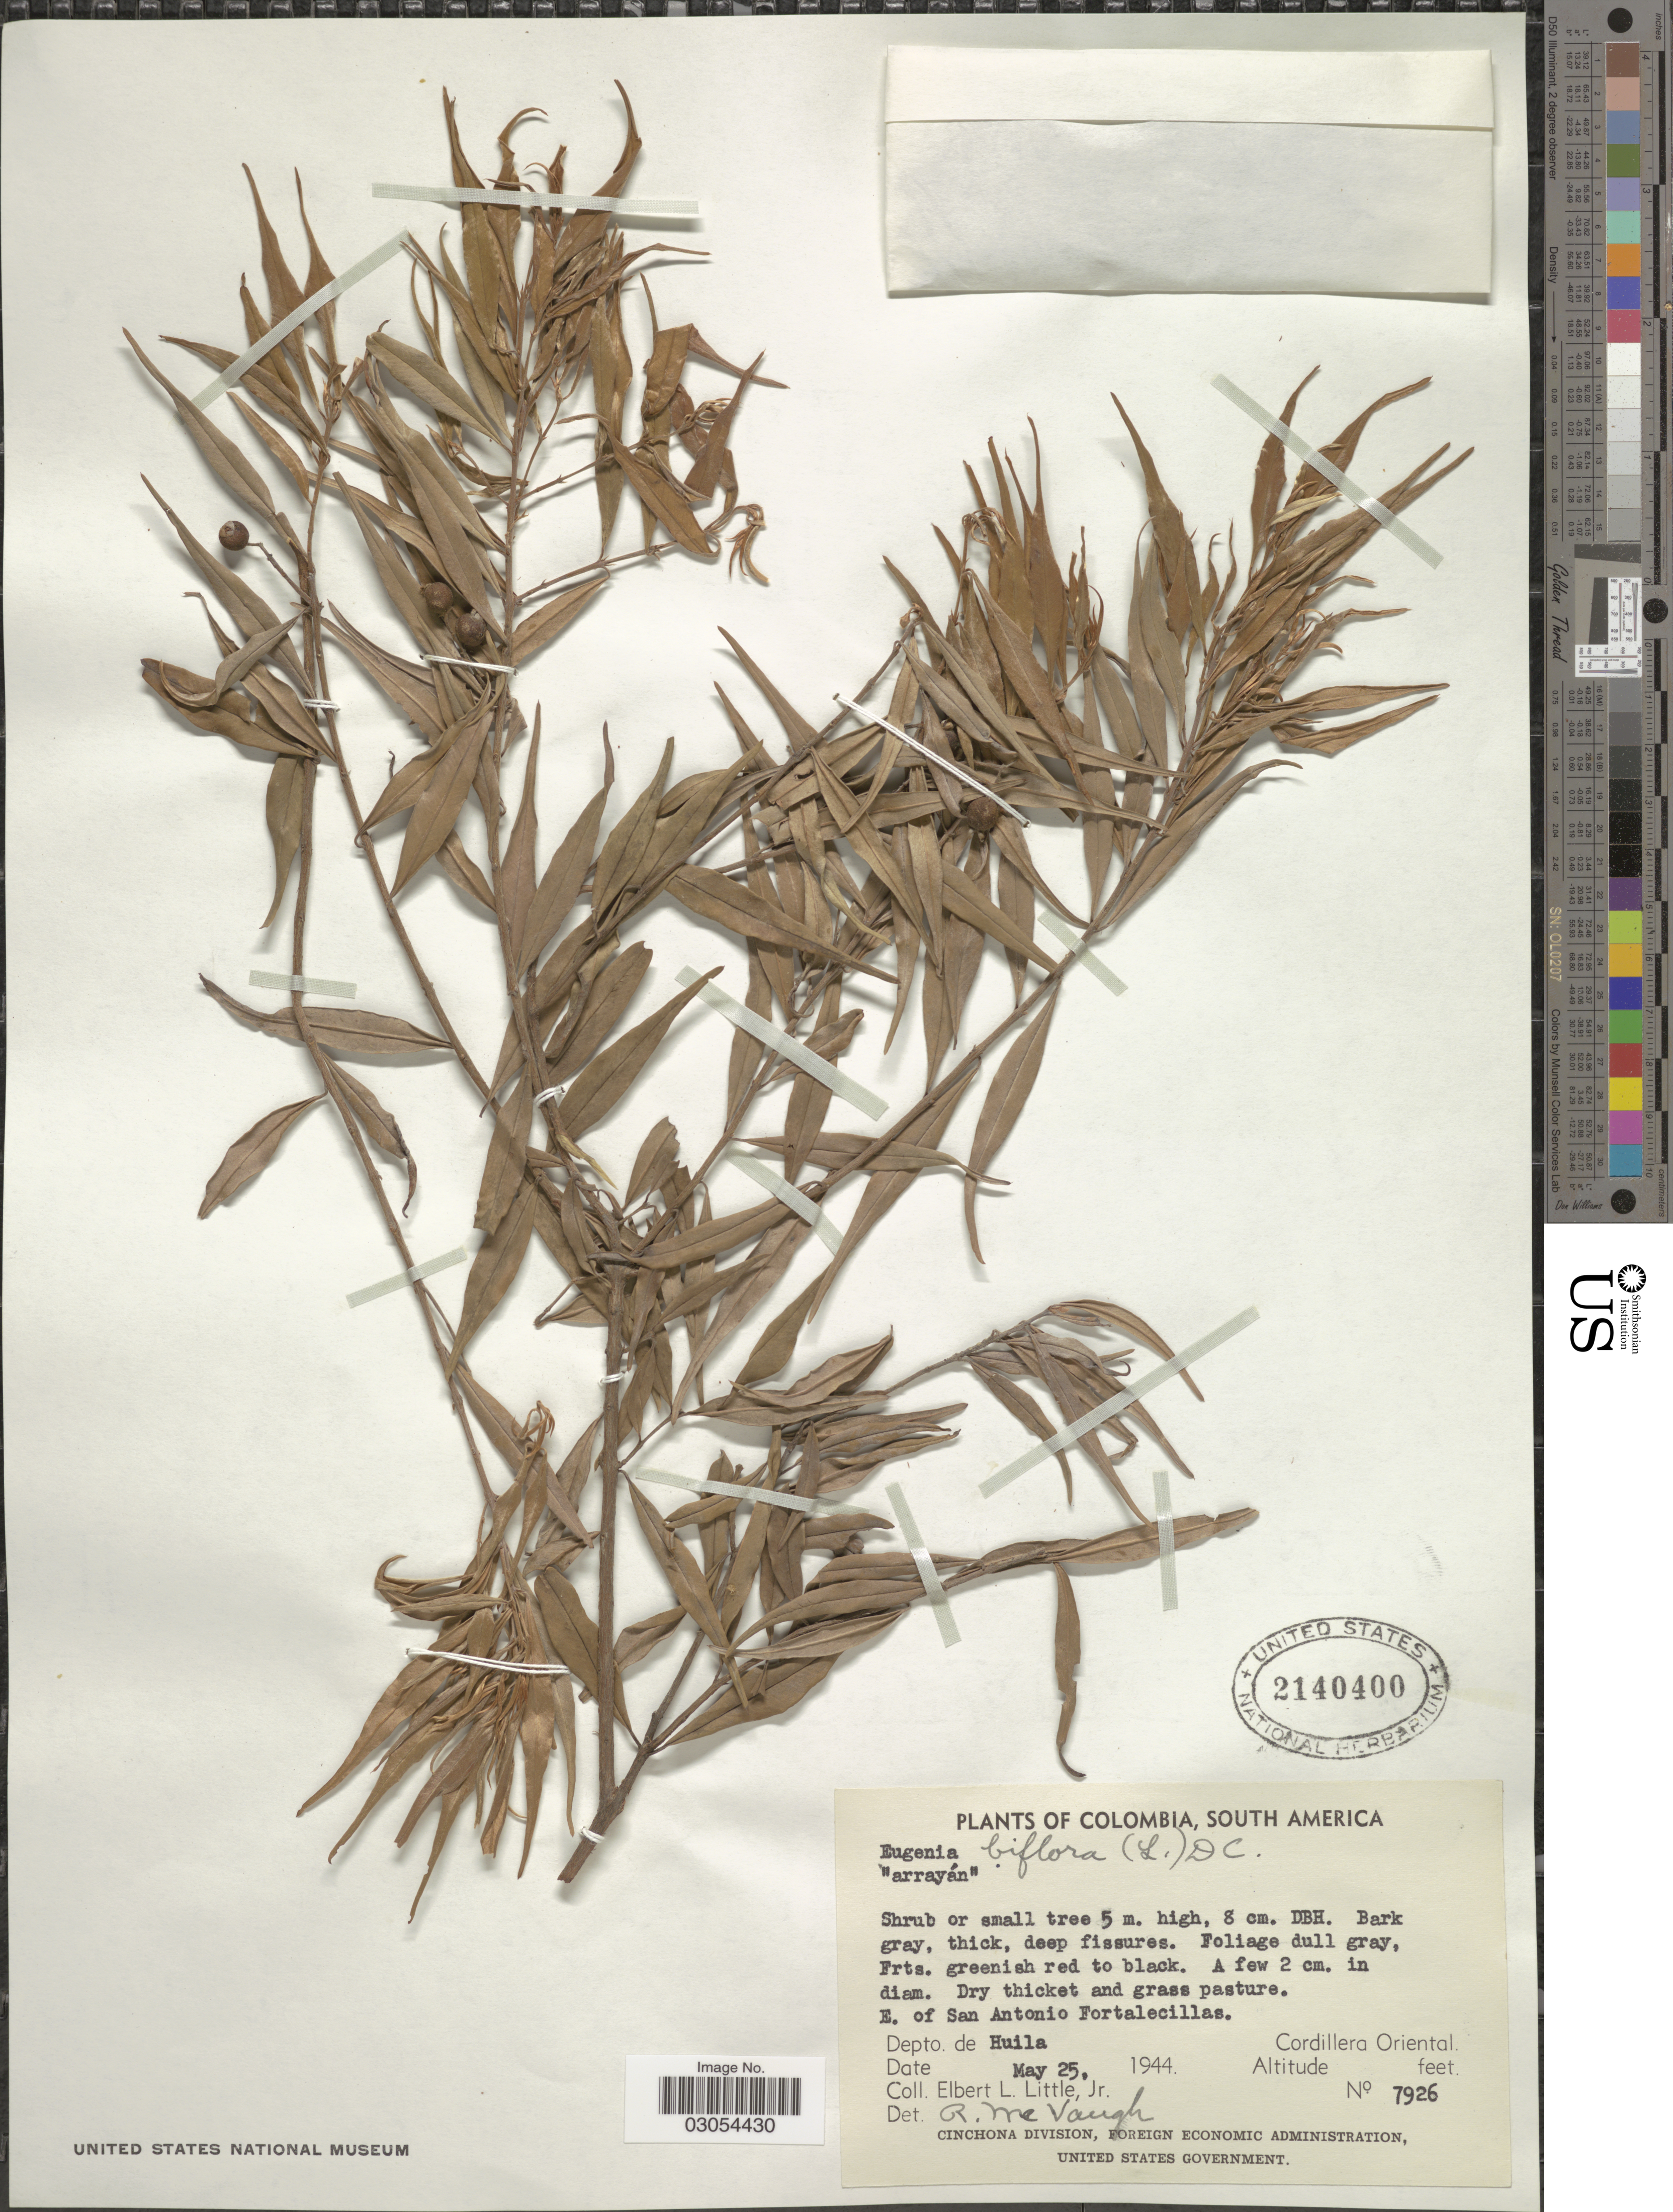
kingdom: Plantae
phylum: Tracheophyta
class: Magnoliopsida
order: Myrtales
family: Myrtaceae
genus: Eugenia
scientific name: Eugenia biflora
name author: (L.) DC.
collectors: E. L. Little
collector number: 7926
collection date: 1944-05-25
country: Colombia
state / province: Huila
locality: E. of San Antonio Fortalecillas. Depto. de Huila. Cordillera Oriental.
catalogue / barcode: US 2140400